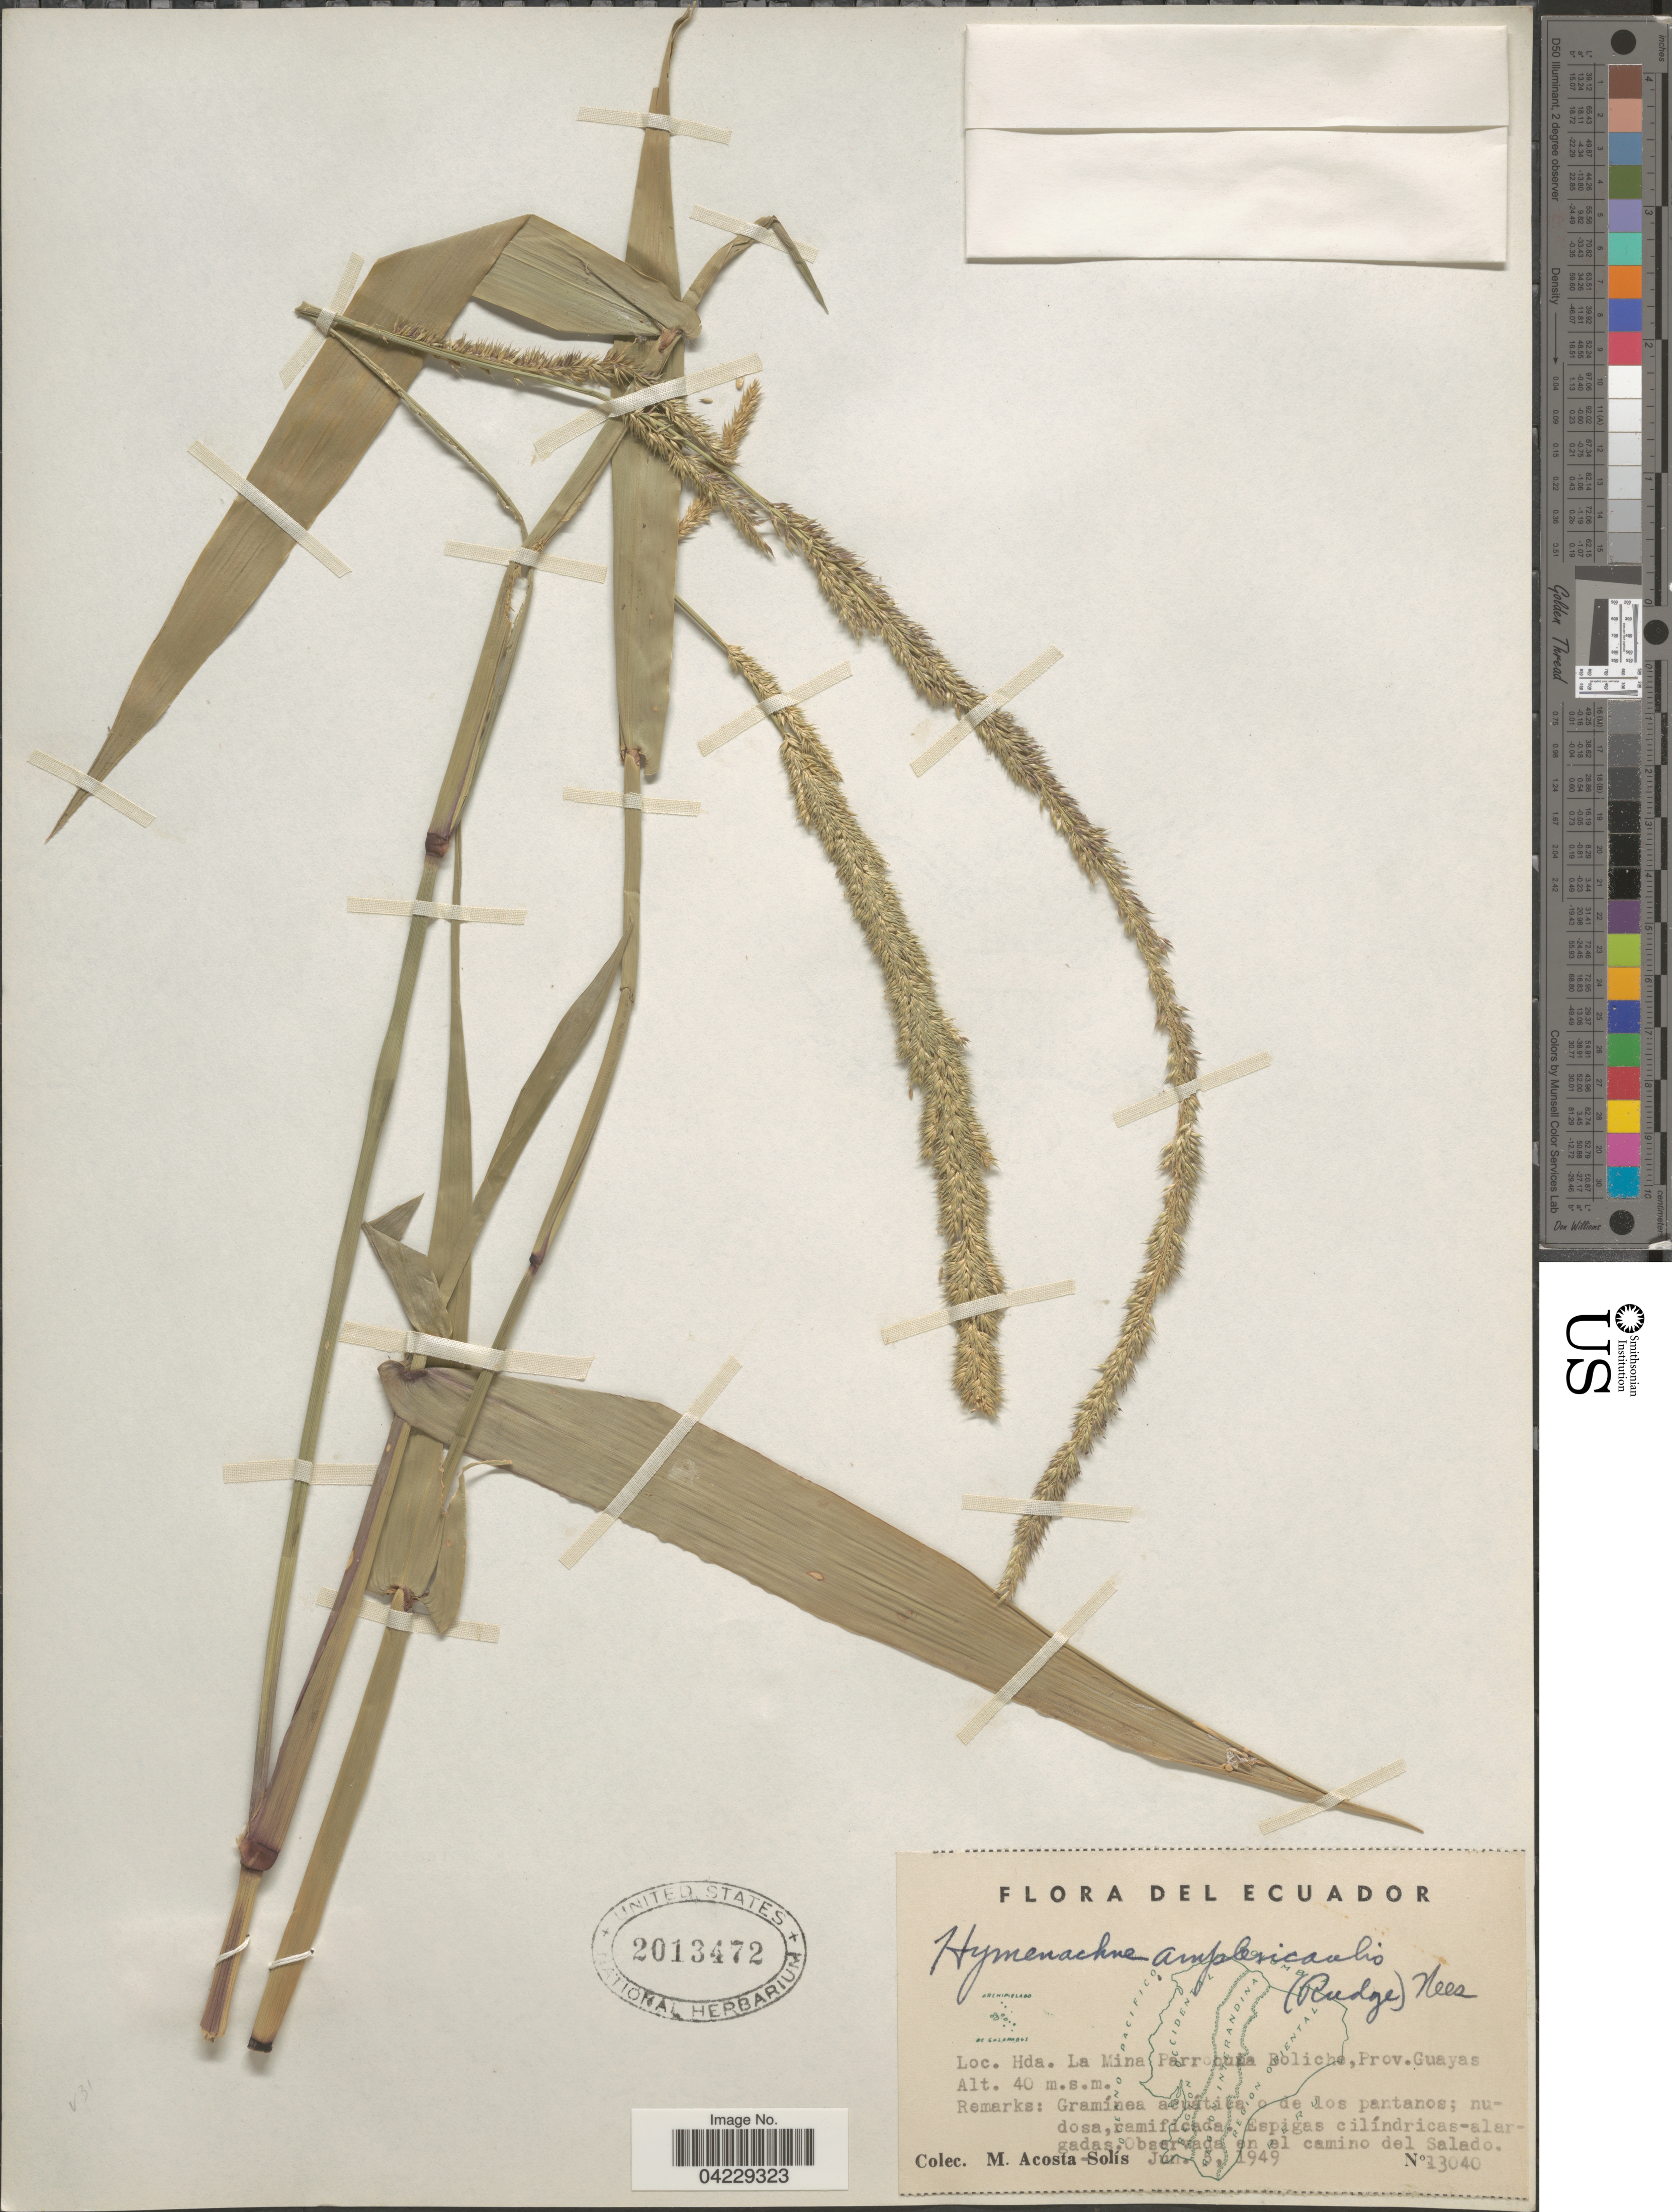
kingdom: Plantae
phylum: Tracheophyta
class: Liliopsida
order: Poales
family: Poaceae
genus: Hymenachne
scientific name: Hymenachne amplexicaulis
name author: (Rudge) Nees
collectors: M. Acosta Solis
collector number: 13040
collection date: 1949-06-05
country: Ecuador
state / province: Guayas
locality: Hda. La Mina Parroquia Boliche. En el camino del Salado.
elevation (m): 40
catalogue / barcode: US 2013472